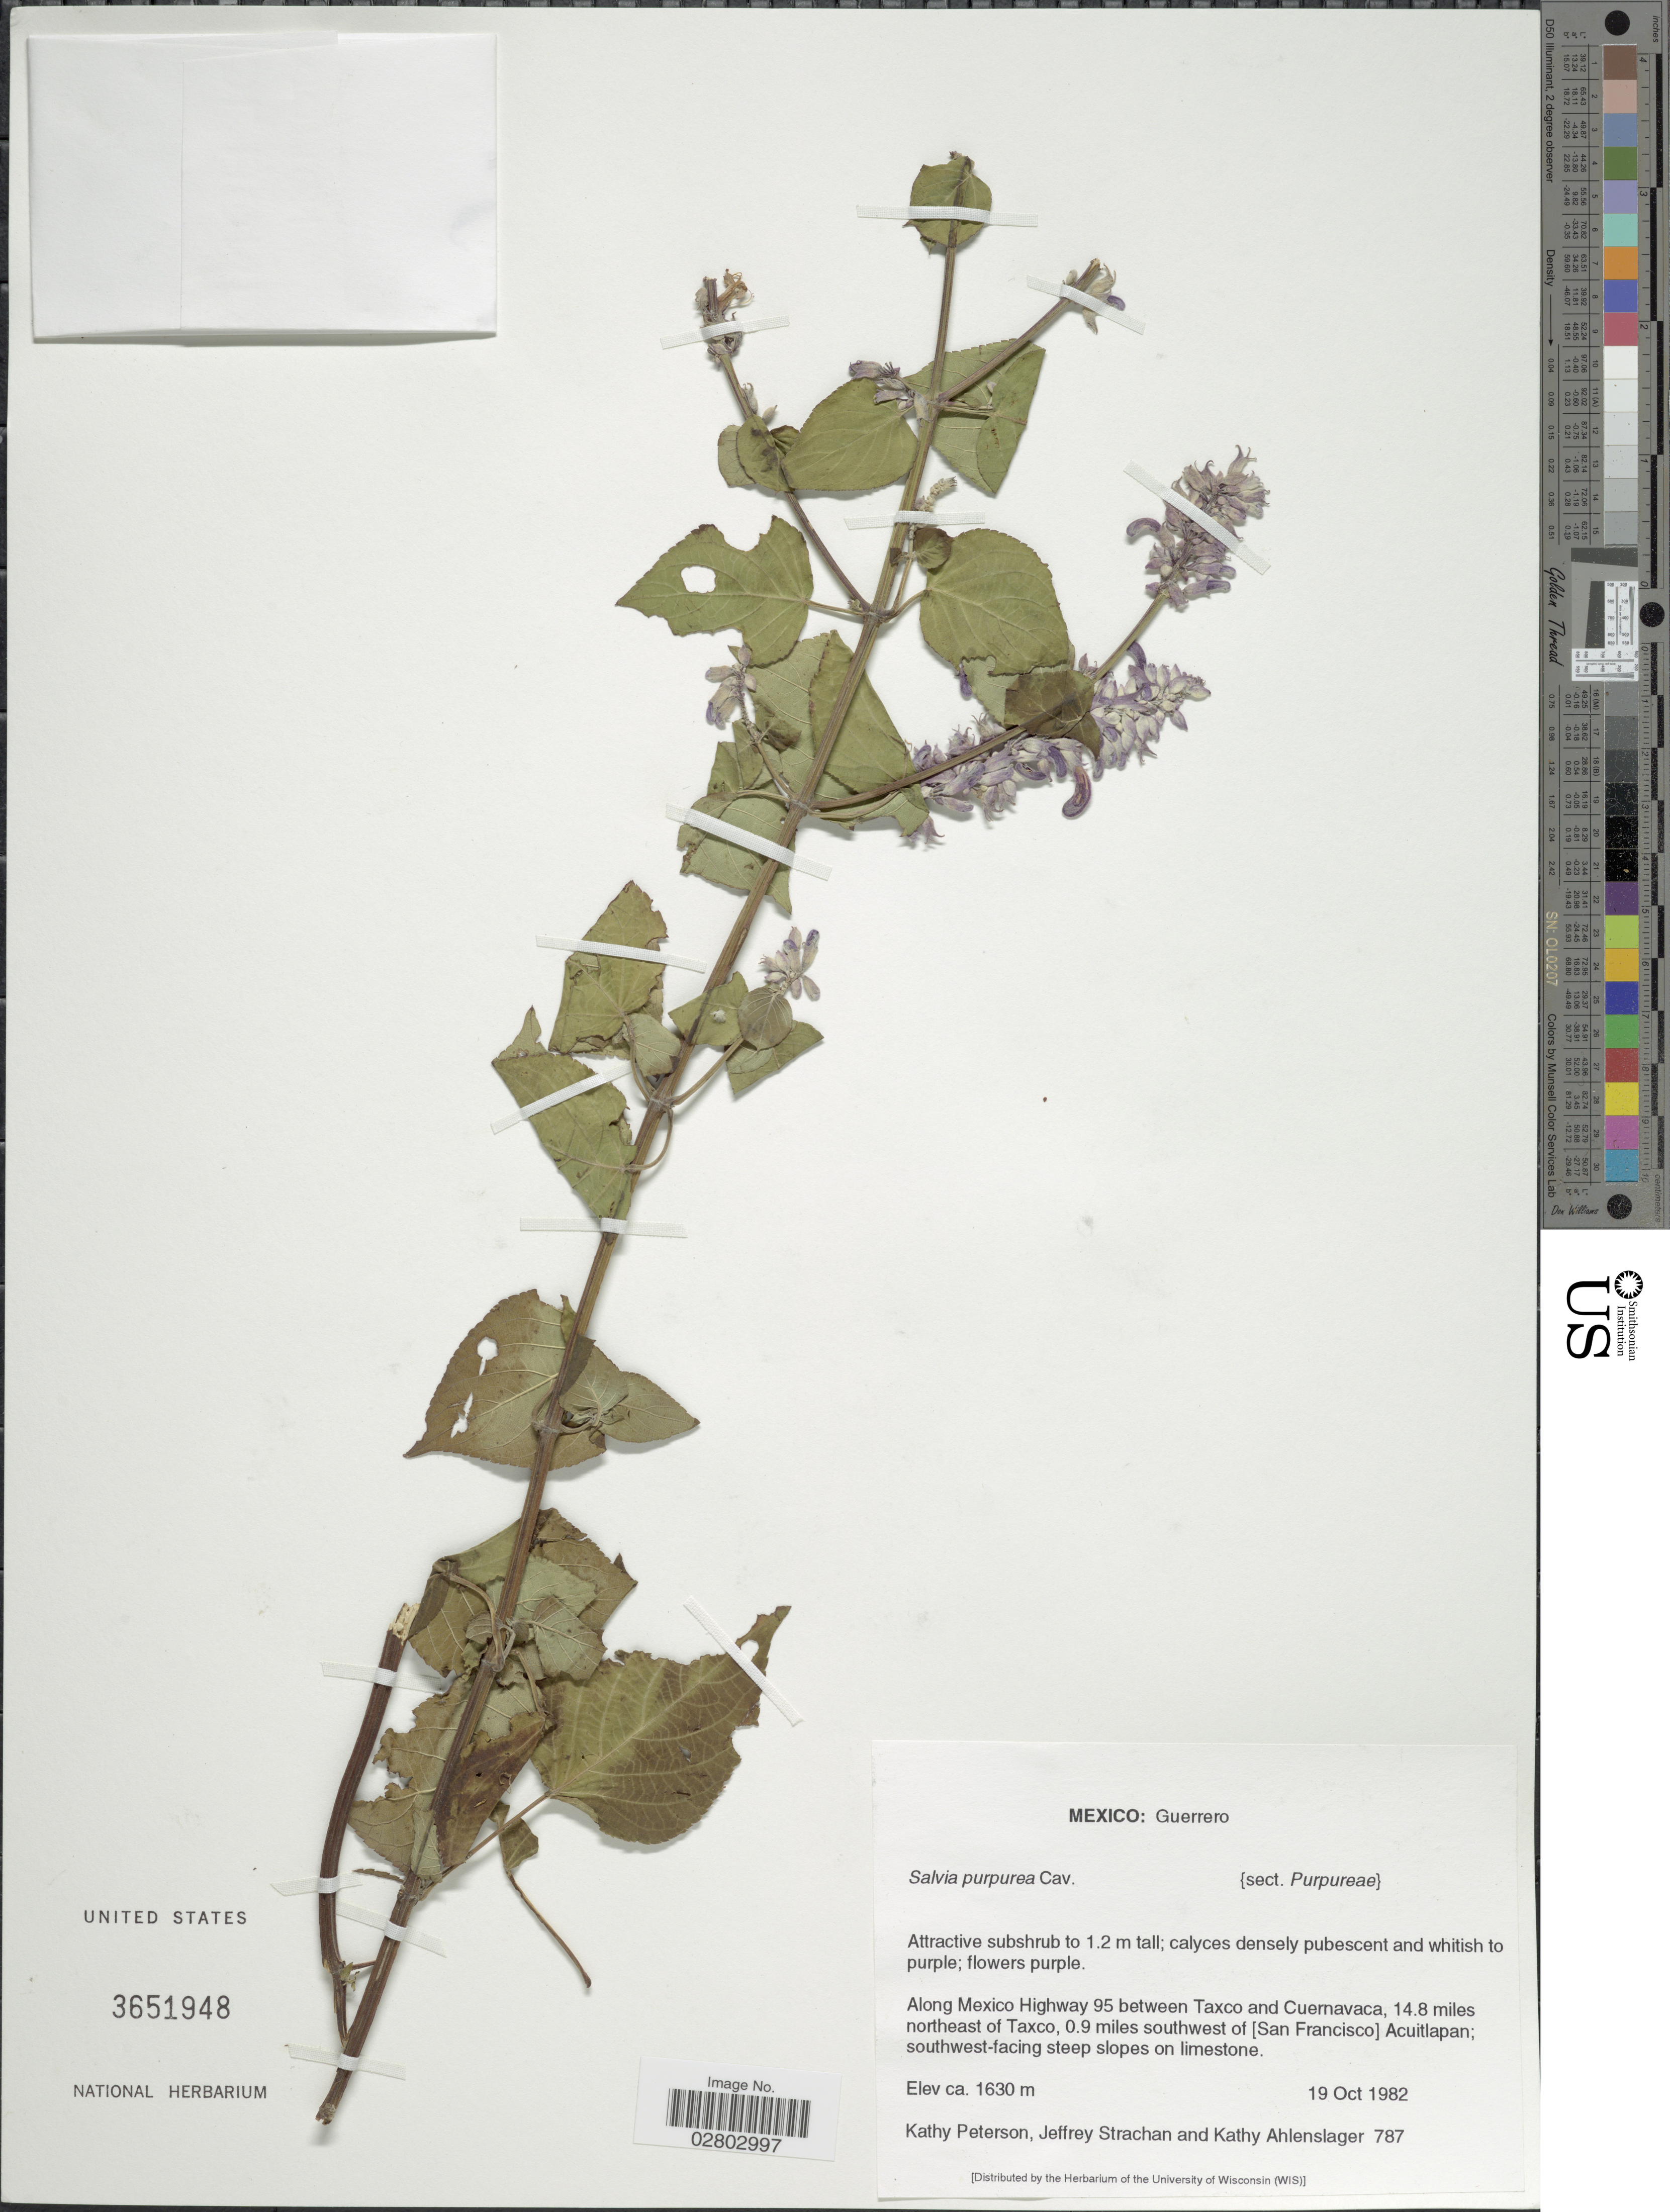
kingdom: Plantae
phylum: Tracheophyta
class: Magnoliopsida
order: Lamiales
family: Lamiaceae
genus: Salvia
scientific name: Salvia purpurea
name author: Cav.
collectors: K. Peterson, J. Strachan & K. Ahlenslager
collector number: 787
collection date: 1982-10-19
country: Mexico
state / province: Guerrero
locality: Along Mexico Highway 95 between Taxco and Cuernavaca, 14.8 miles northeast of Taxco, 0.9 miles southwest of [San Francisco] Acuitlapan; southwest-facing steep slopes on limestone.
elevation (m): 1630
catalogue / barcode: US 3651948